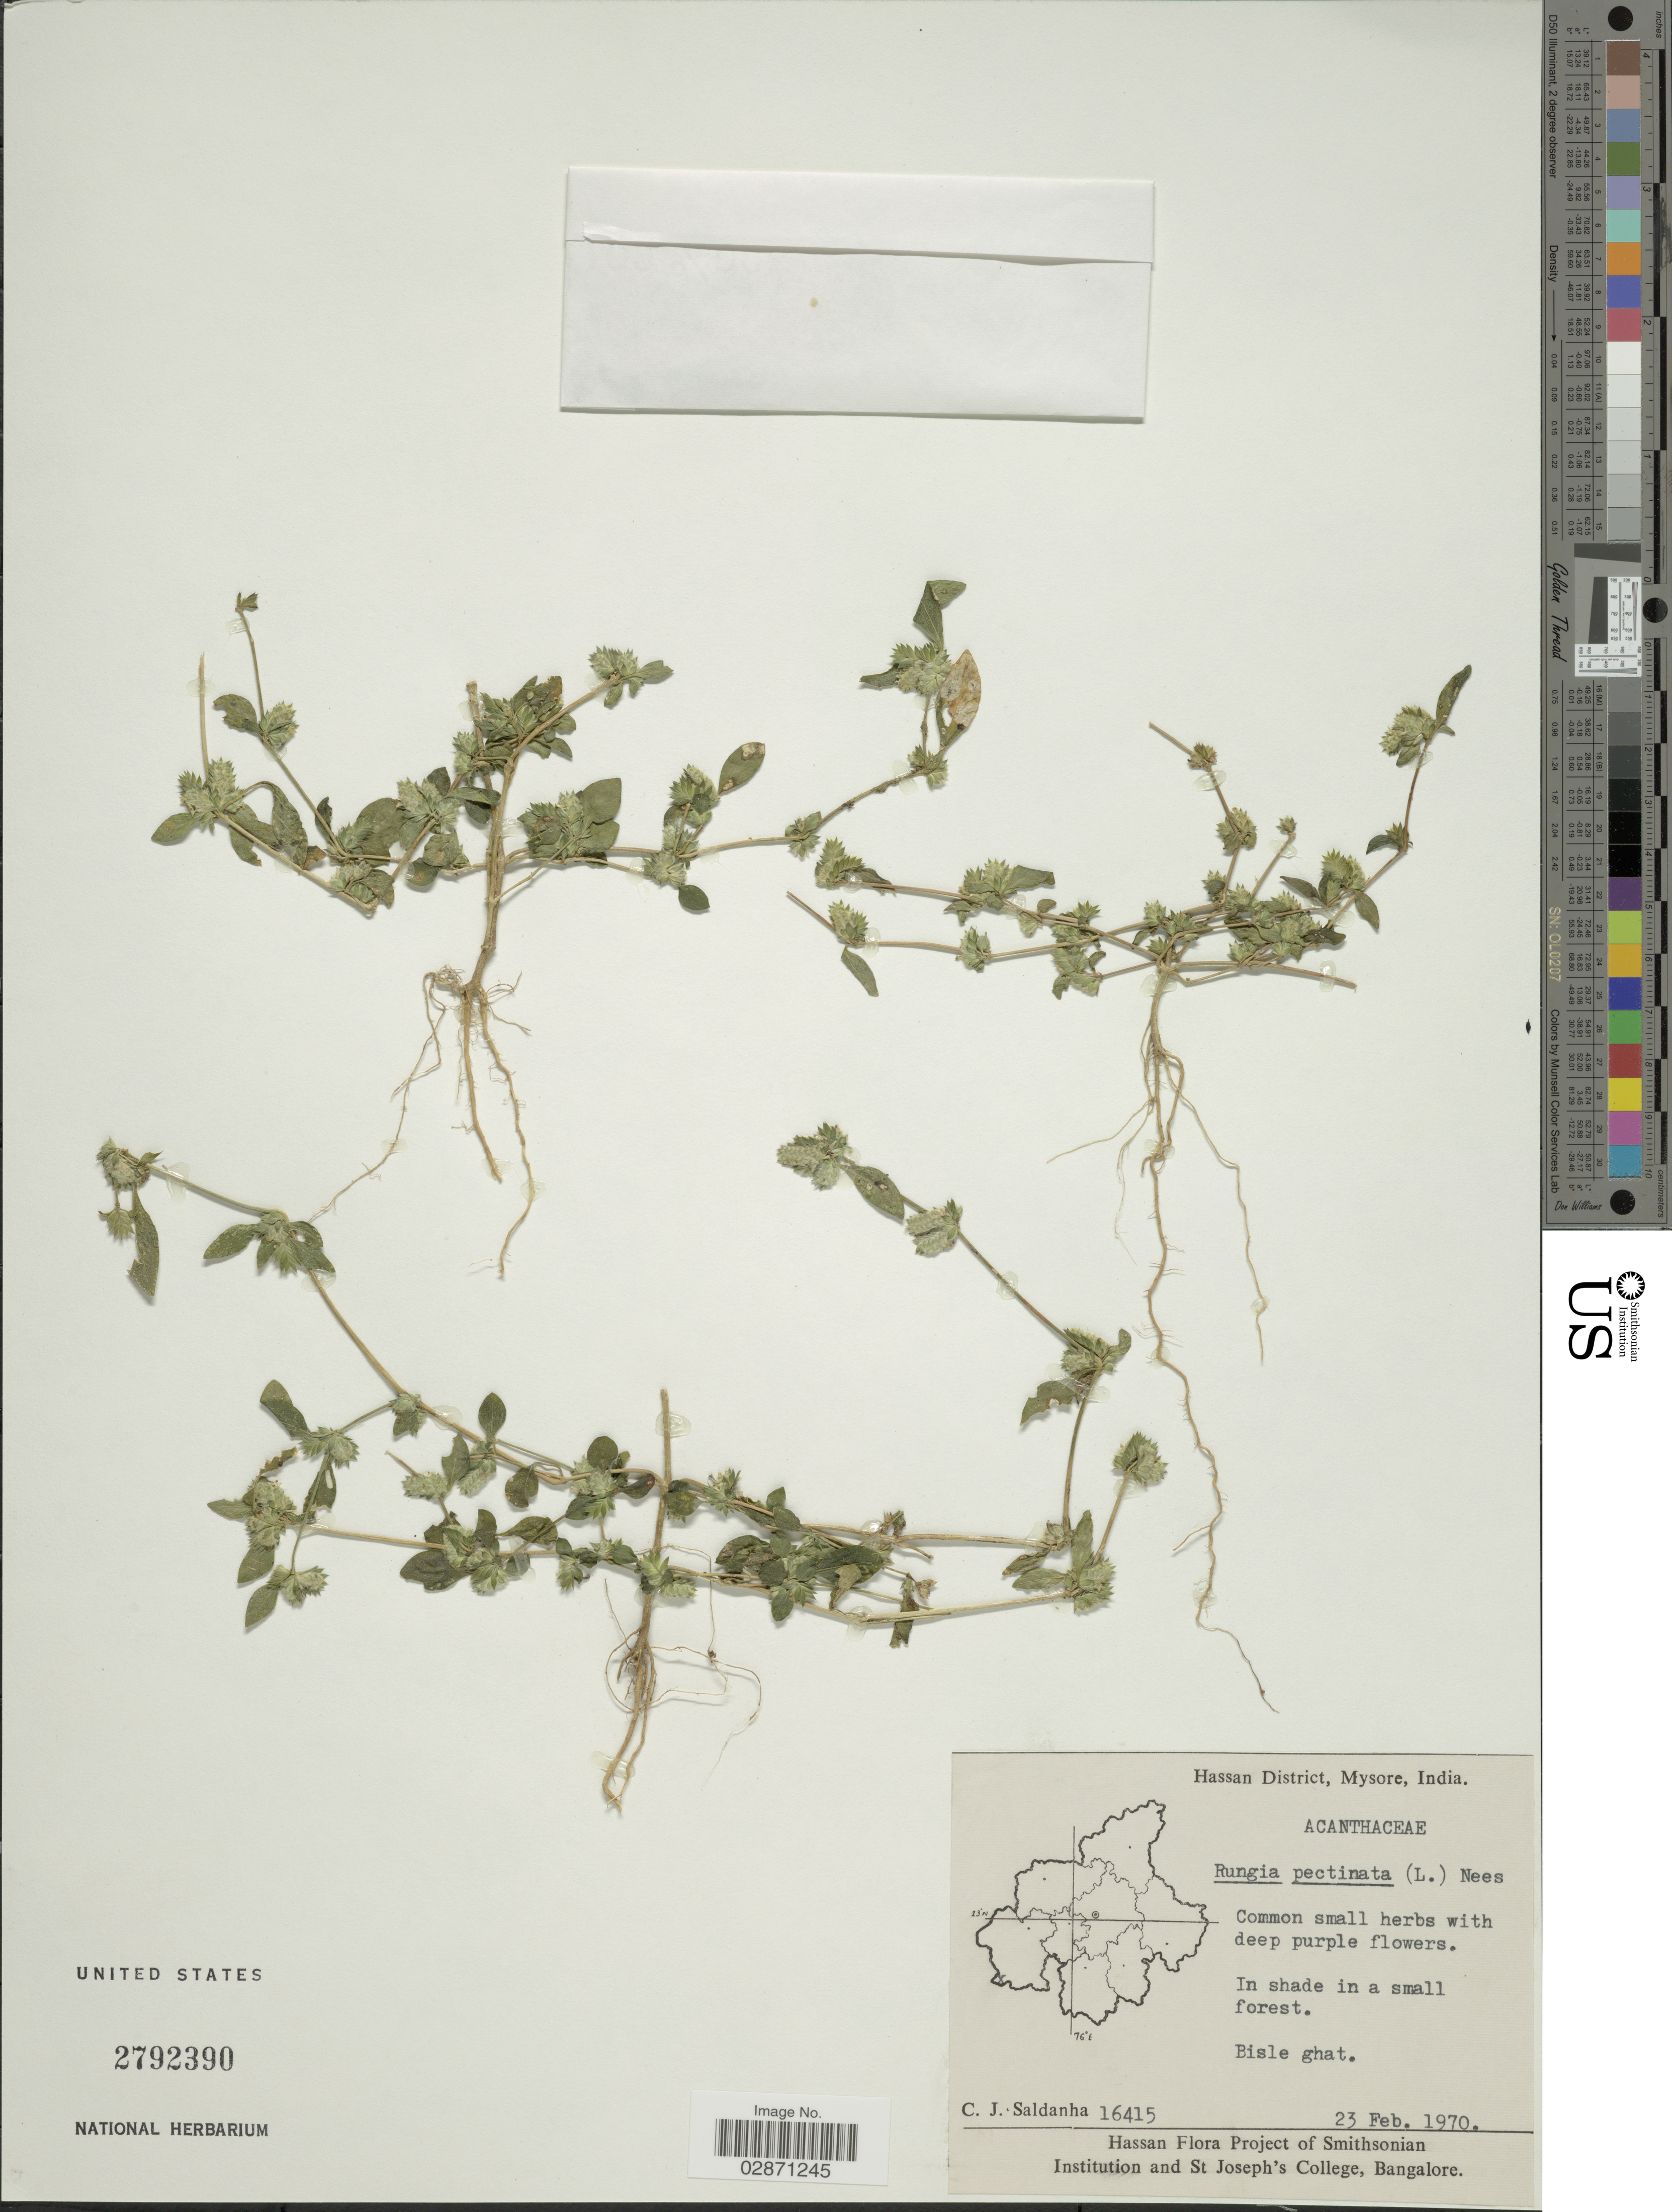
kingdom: Plantae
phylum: Tracheophyta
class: Magnoliopsida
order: Lamiales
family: Acanthaceae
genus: Rungia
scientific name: Rungia pectinata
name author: Nees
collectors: C. J. Saldanha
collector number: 16415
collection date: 1970-02-23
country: India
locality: Hassan District, Mysore. Bisle ghat.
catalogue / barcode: US 2792390